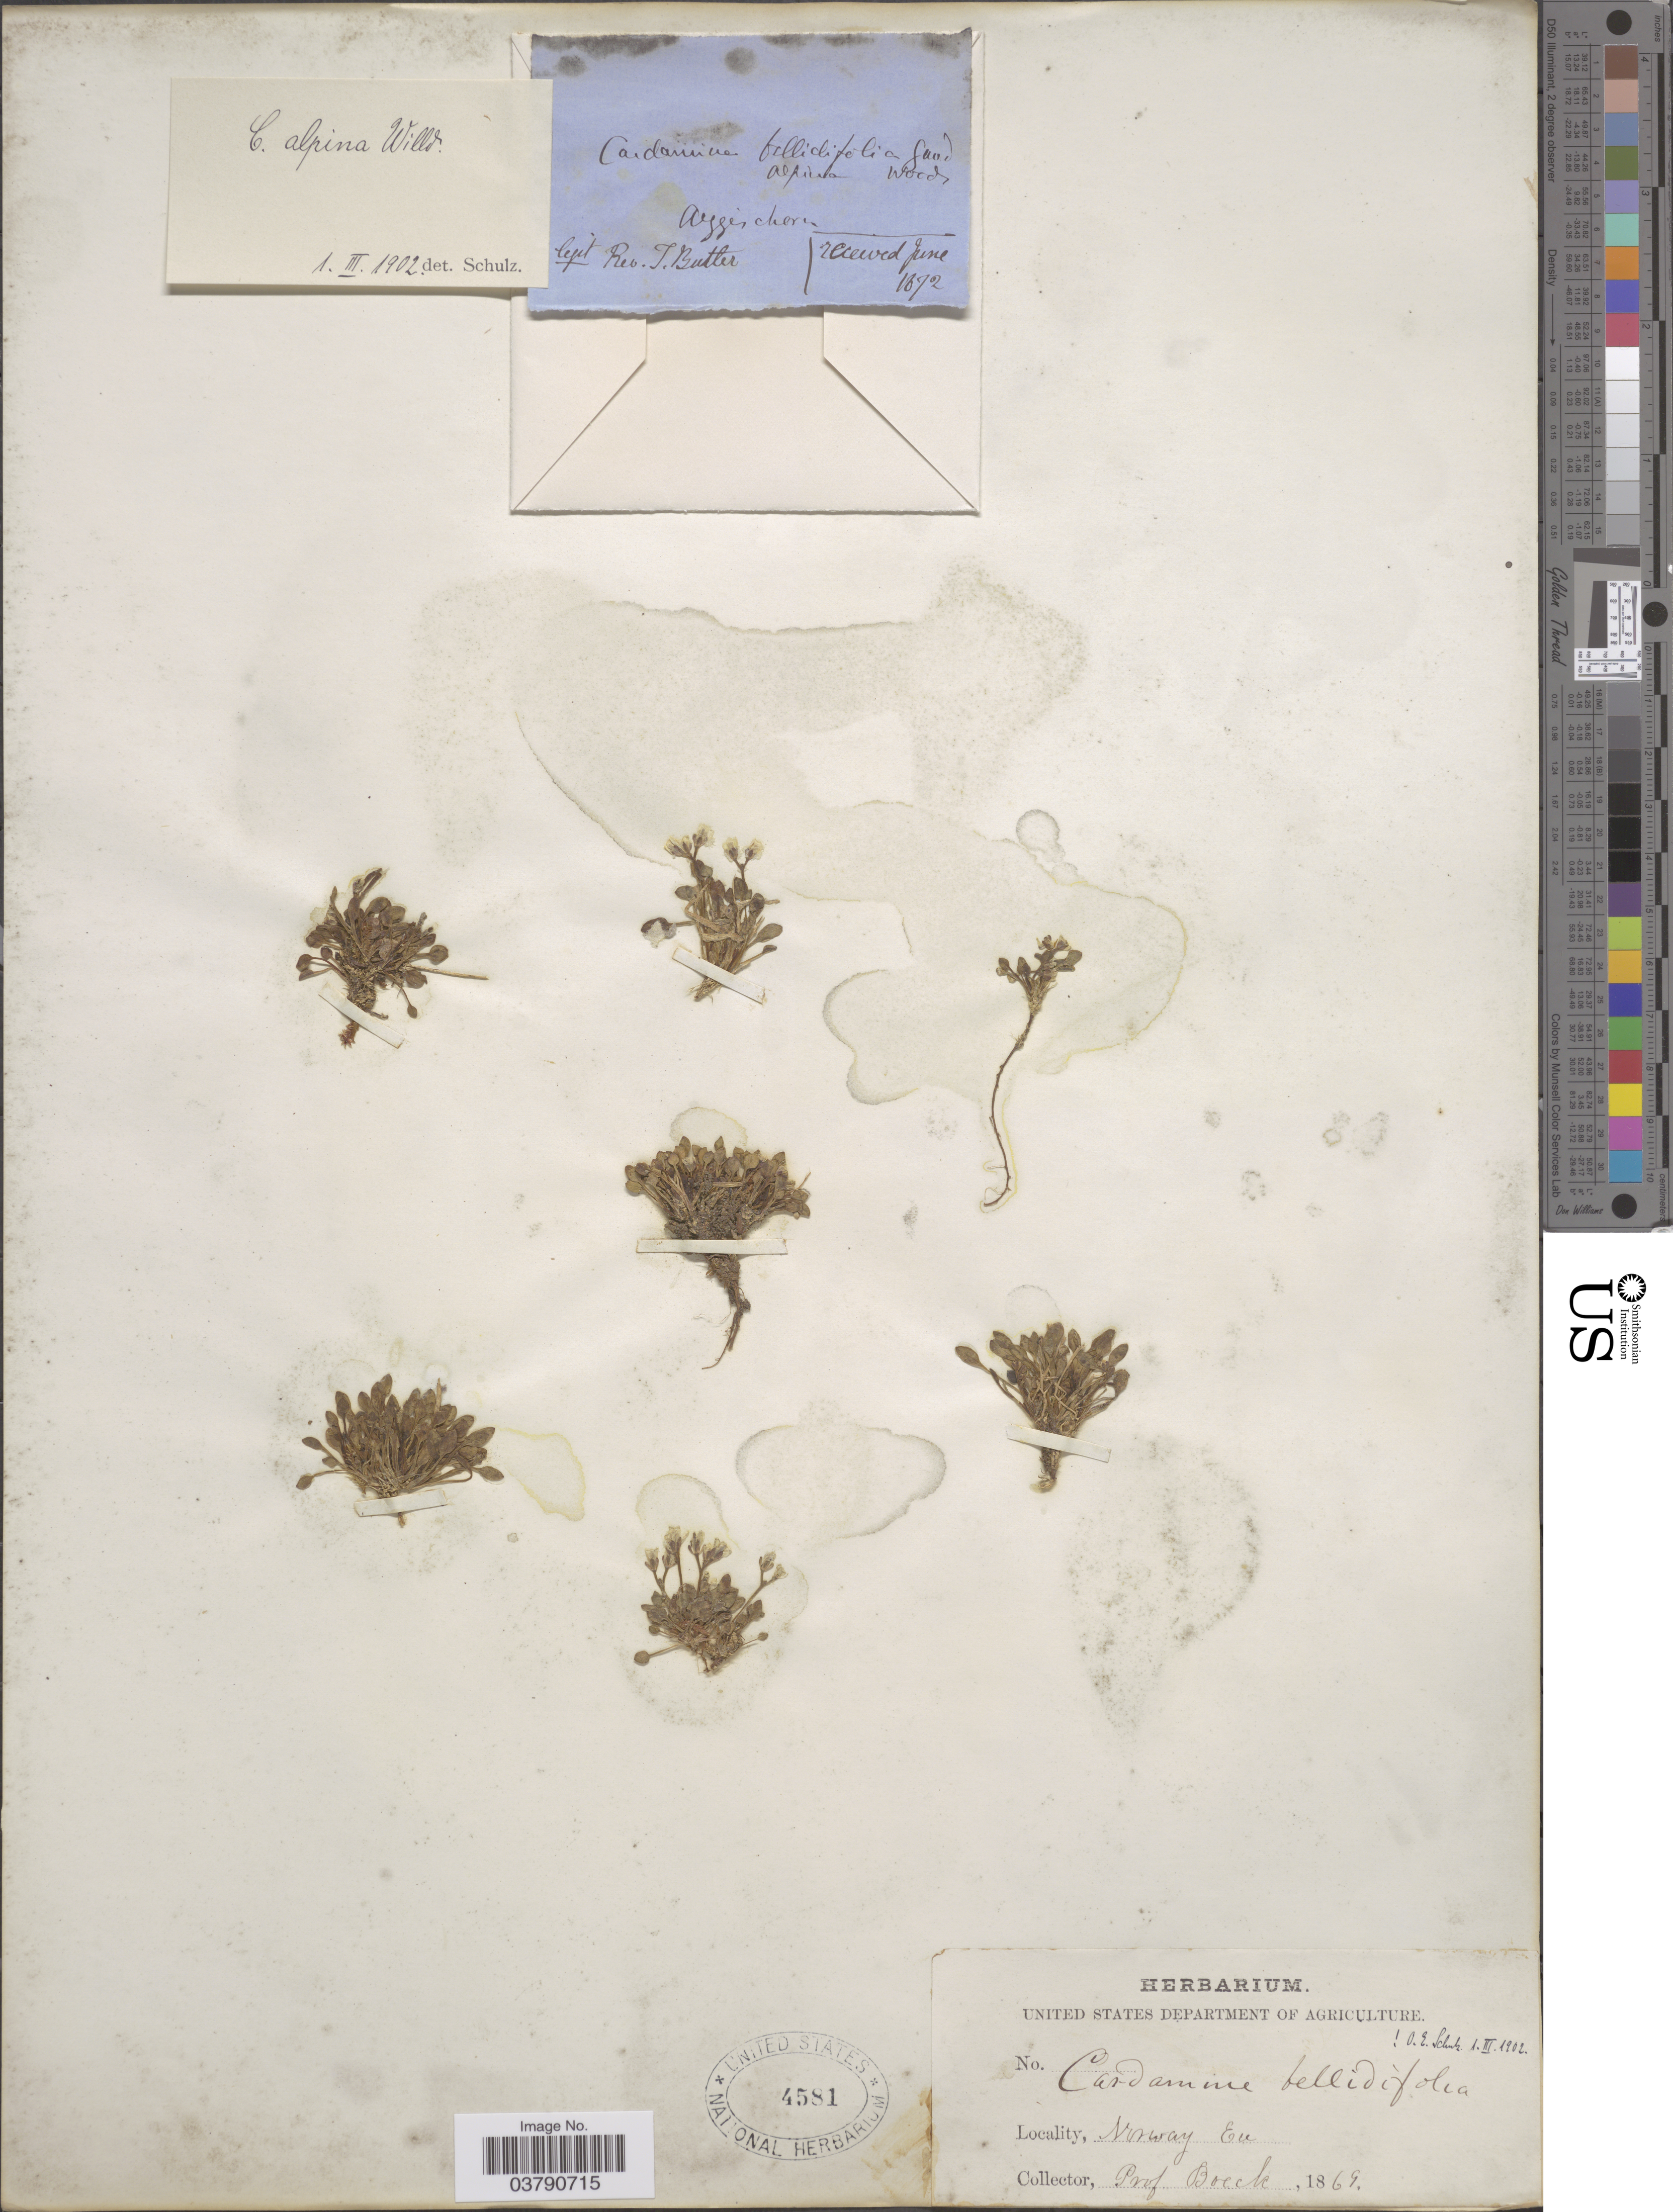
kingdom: Plantae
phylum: Tracheophyta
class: Magnoliopsida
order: Brassicales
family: Brassicaceae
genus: Cardamine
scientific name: Cardamine bellidifolia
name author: L.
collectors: J. Butler & Prof. Boeck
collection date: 1869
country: Norway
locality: Aygeschorin [interpreted]. Eu.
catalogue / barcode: US 4581